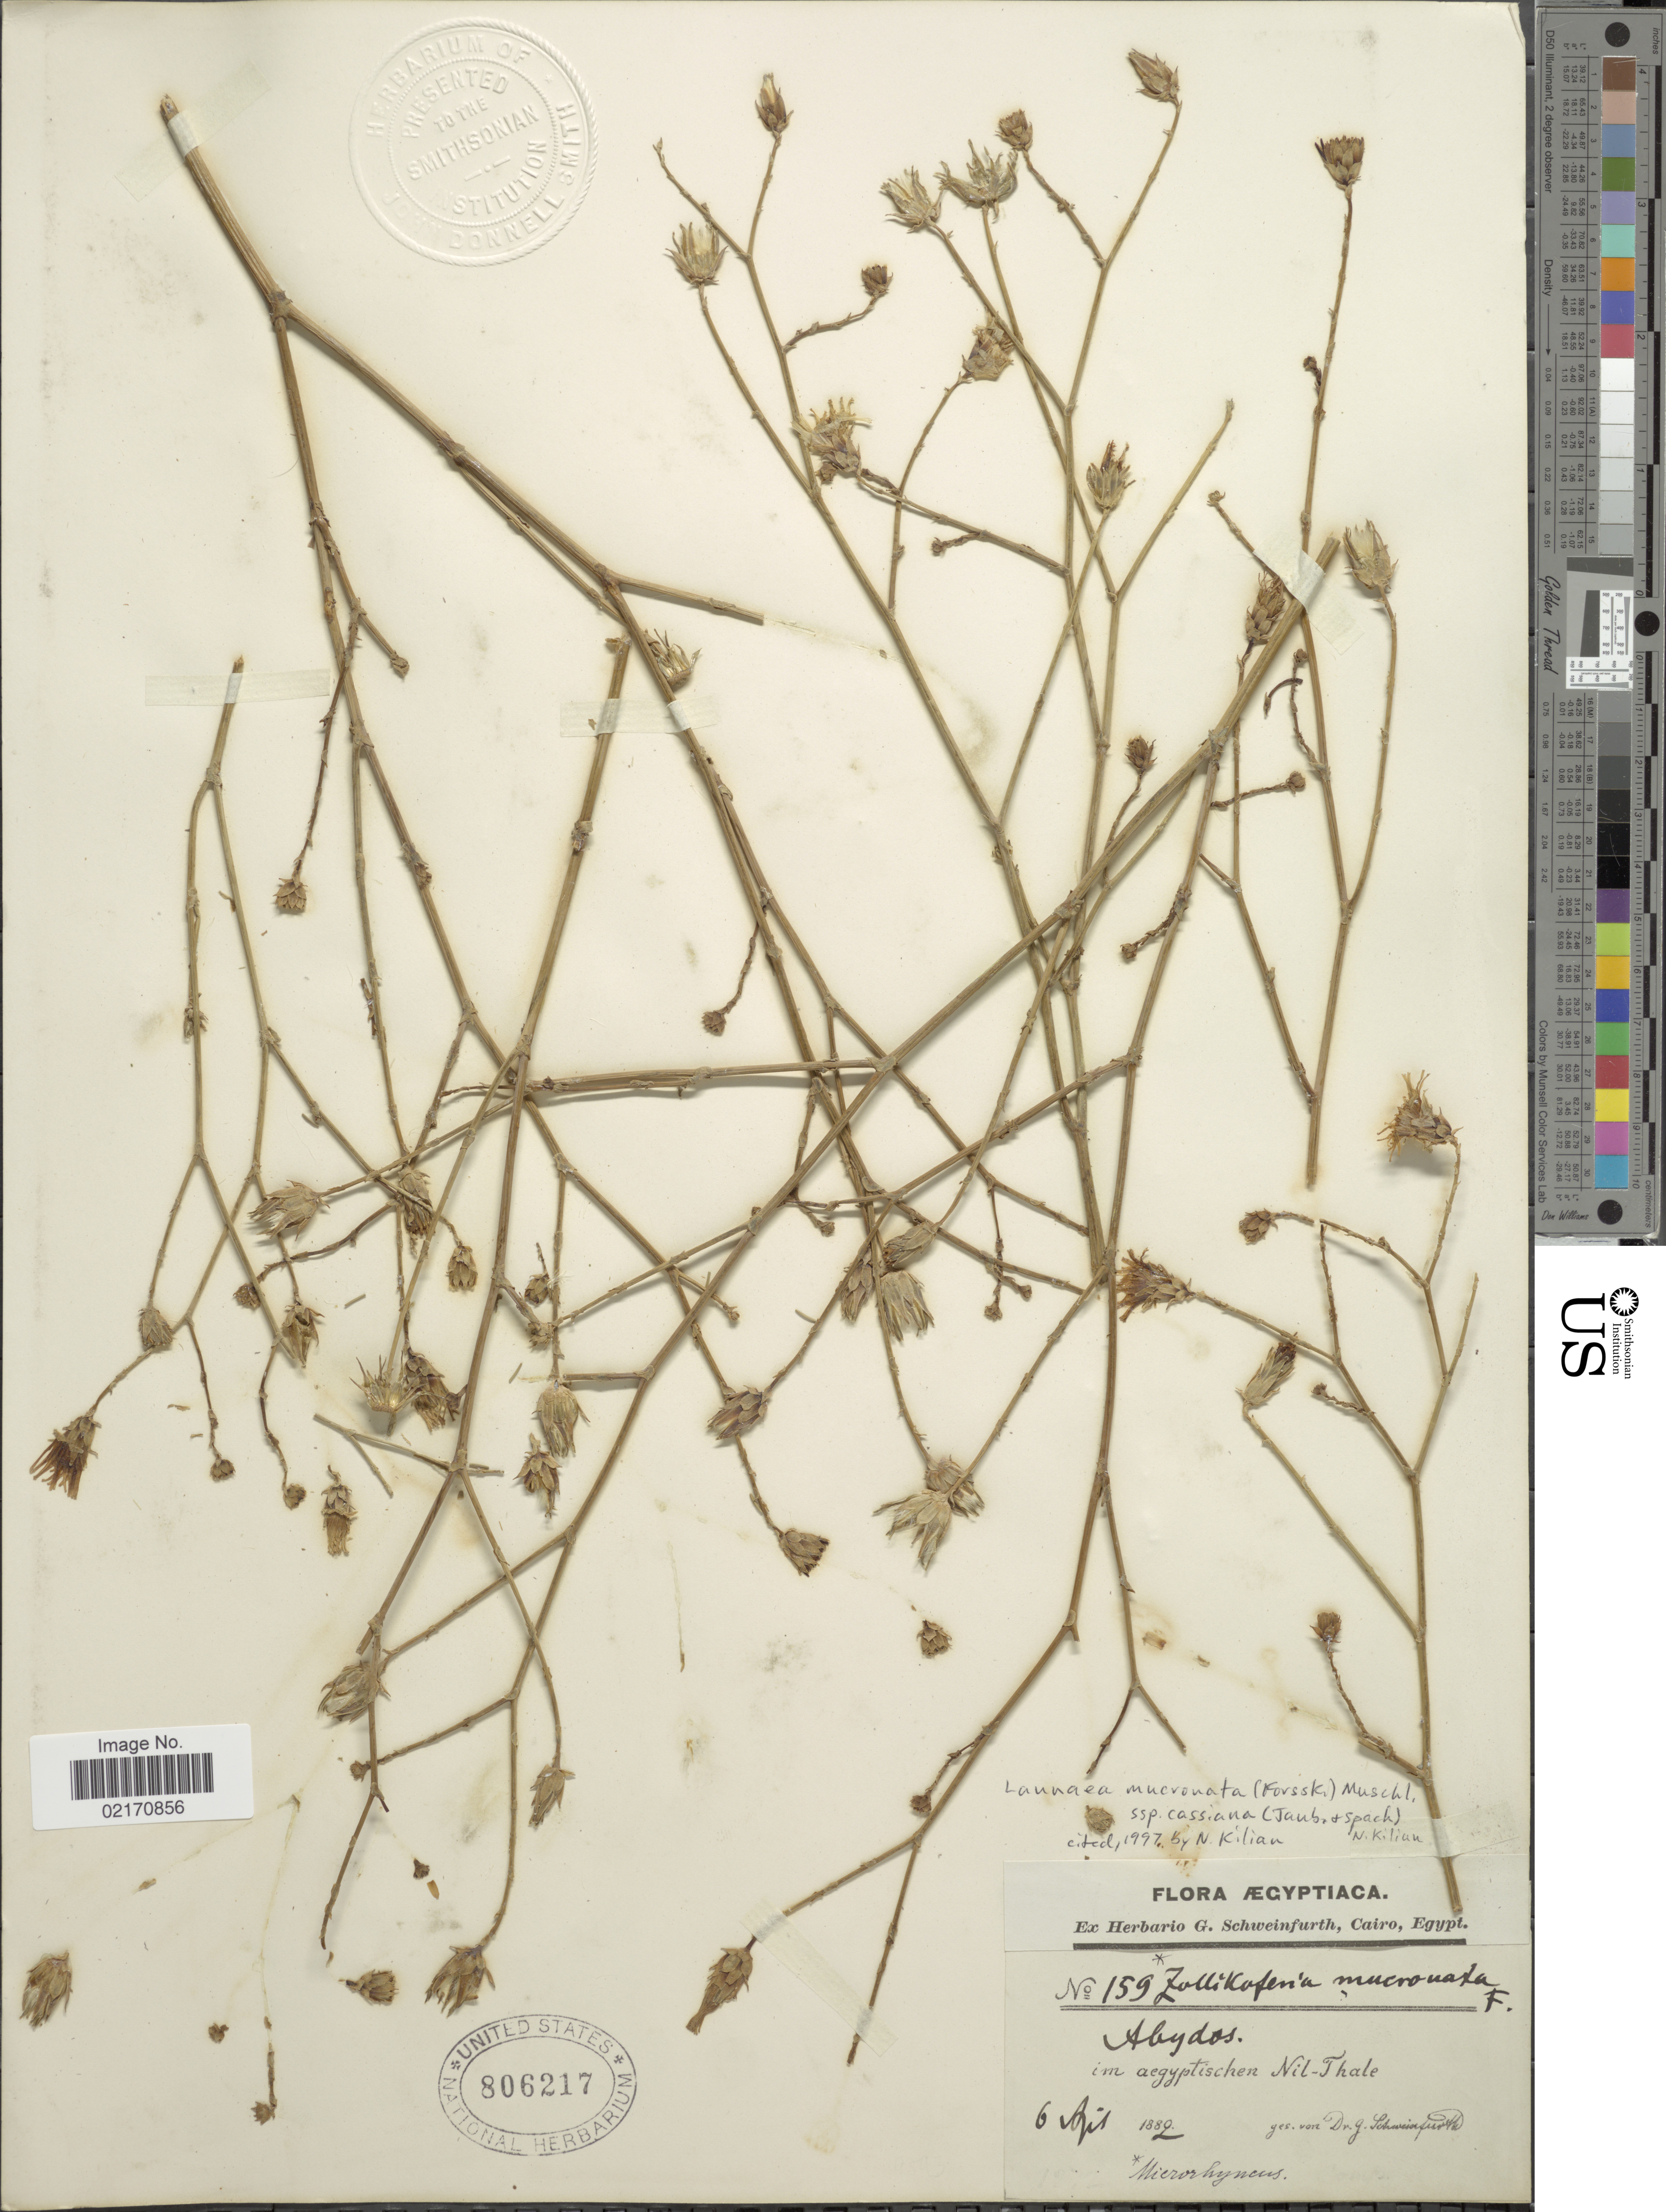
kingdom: Plantae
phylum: Tracheophyta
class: Magnoliopsida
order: Asterales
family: Asteraceae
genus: Launaea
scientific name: Launaea mucronata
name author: (Forssk.) Muschl.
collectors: G. A. Schweinfurth (herbarium)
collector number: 159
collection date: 1889-04-09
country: Egypt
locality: Aegyptischen, Nil-Thale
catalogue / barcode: US 806217